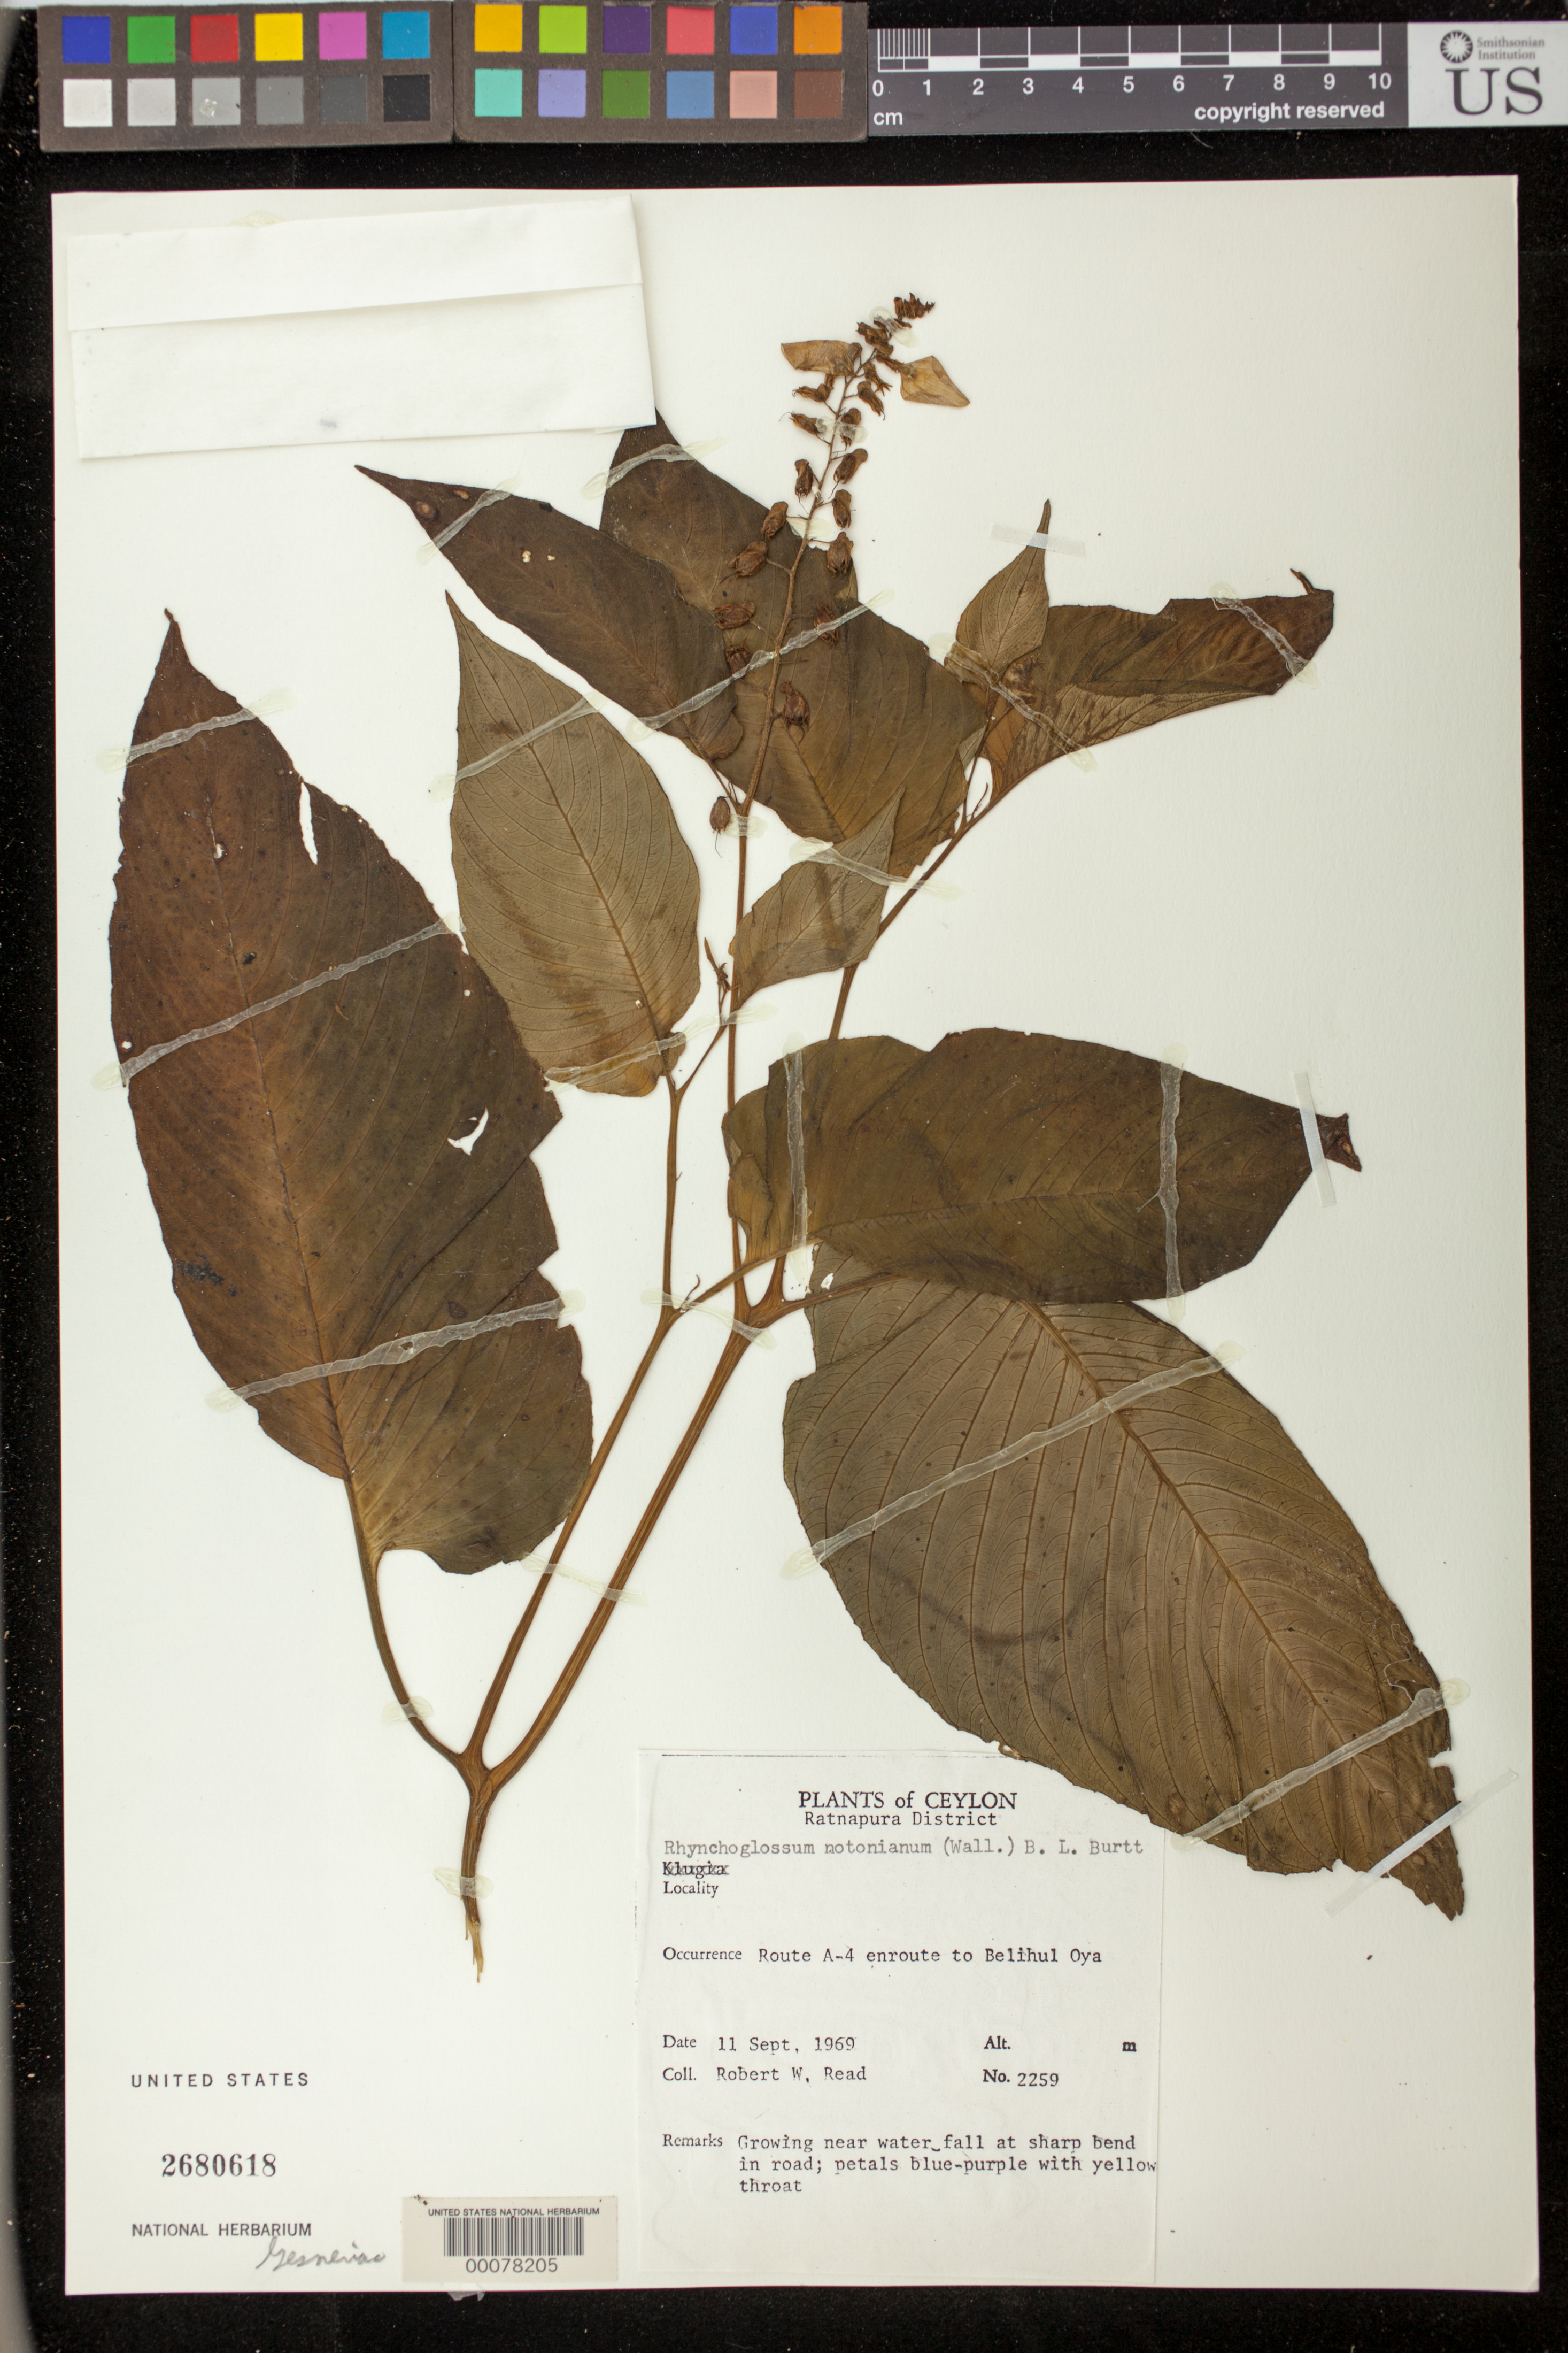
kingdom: Plantae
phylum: Tracheophyta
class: Magnoliopsida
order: Lamiales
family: Gesneriaceae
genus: Rhynchoglossum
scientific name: Rhynchoglossum notonianum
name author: (Wall.) B.L. Burtt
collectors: R. W. Read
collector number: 2259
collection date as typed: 11 Sep 1969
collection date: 1969-09-11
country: Sri Lanka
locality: Ratnapura dist, route a-4 enroute to belihul oya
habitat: Growing near waterfall at sharp bend in road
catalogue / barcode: US 2680618